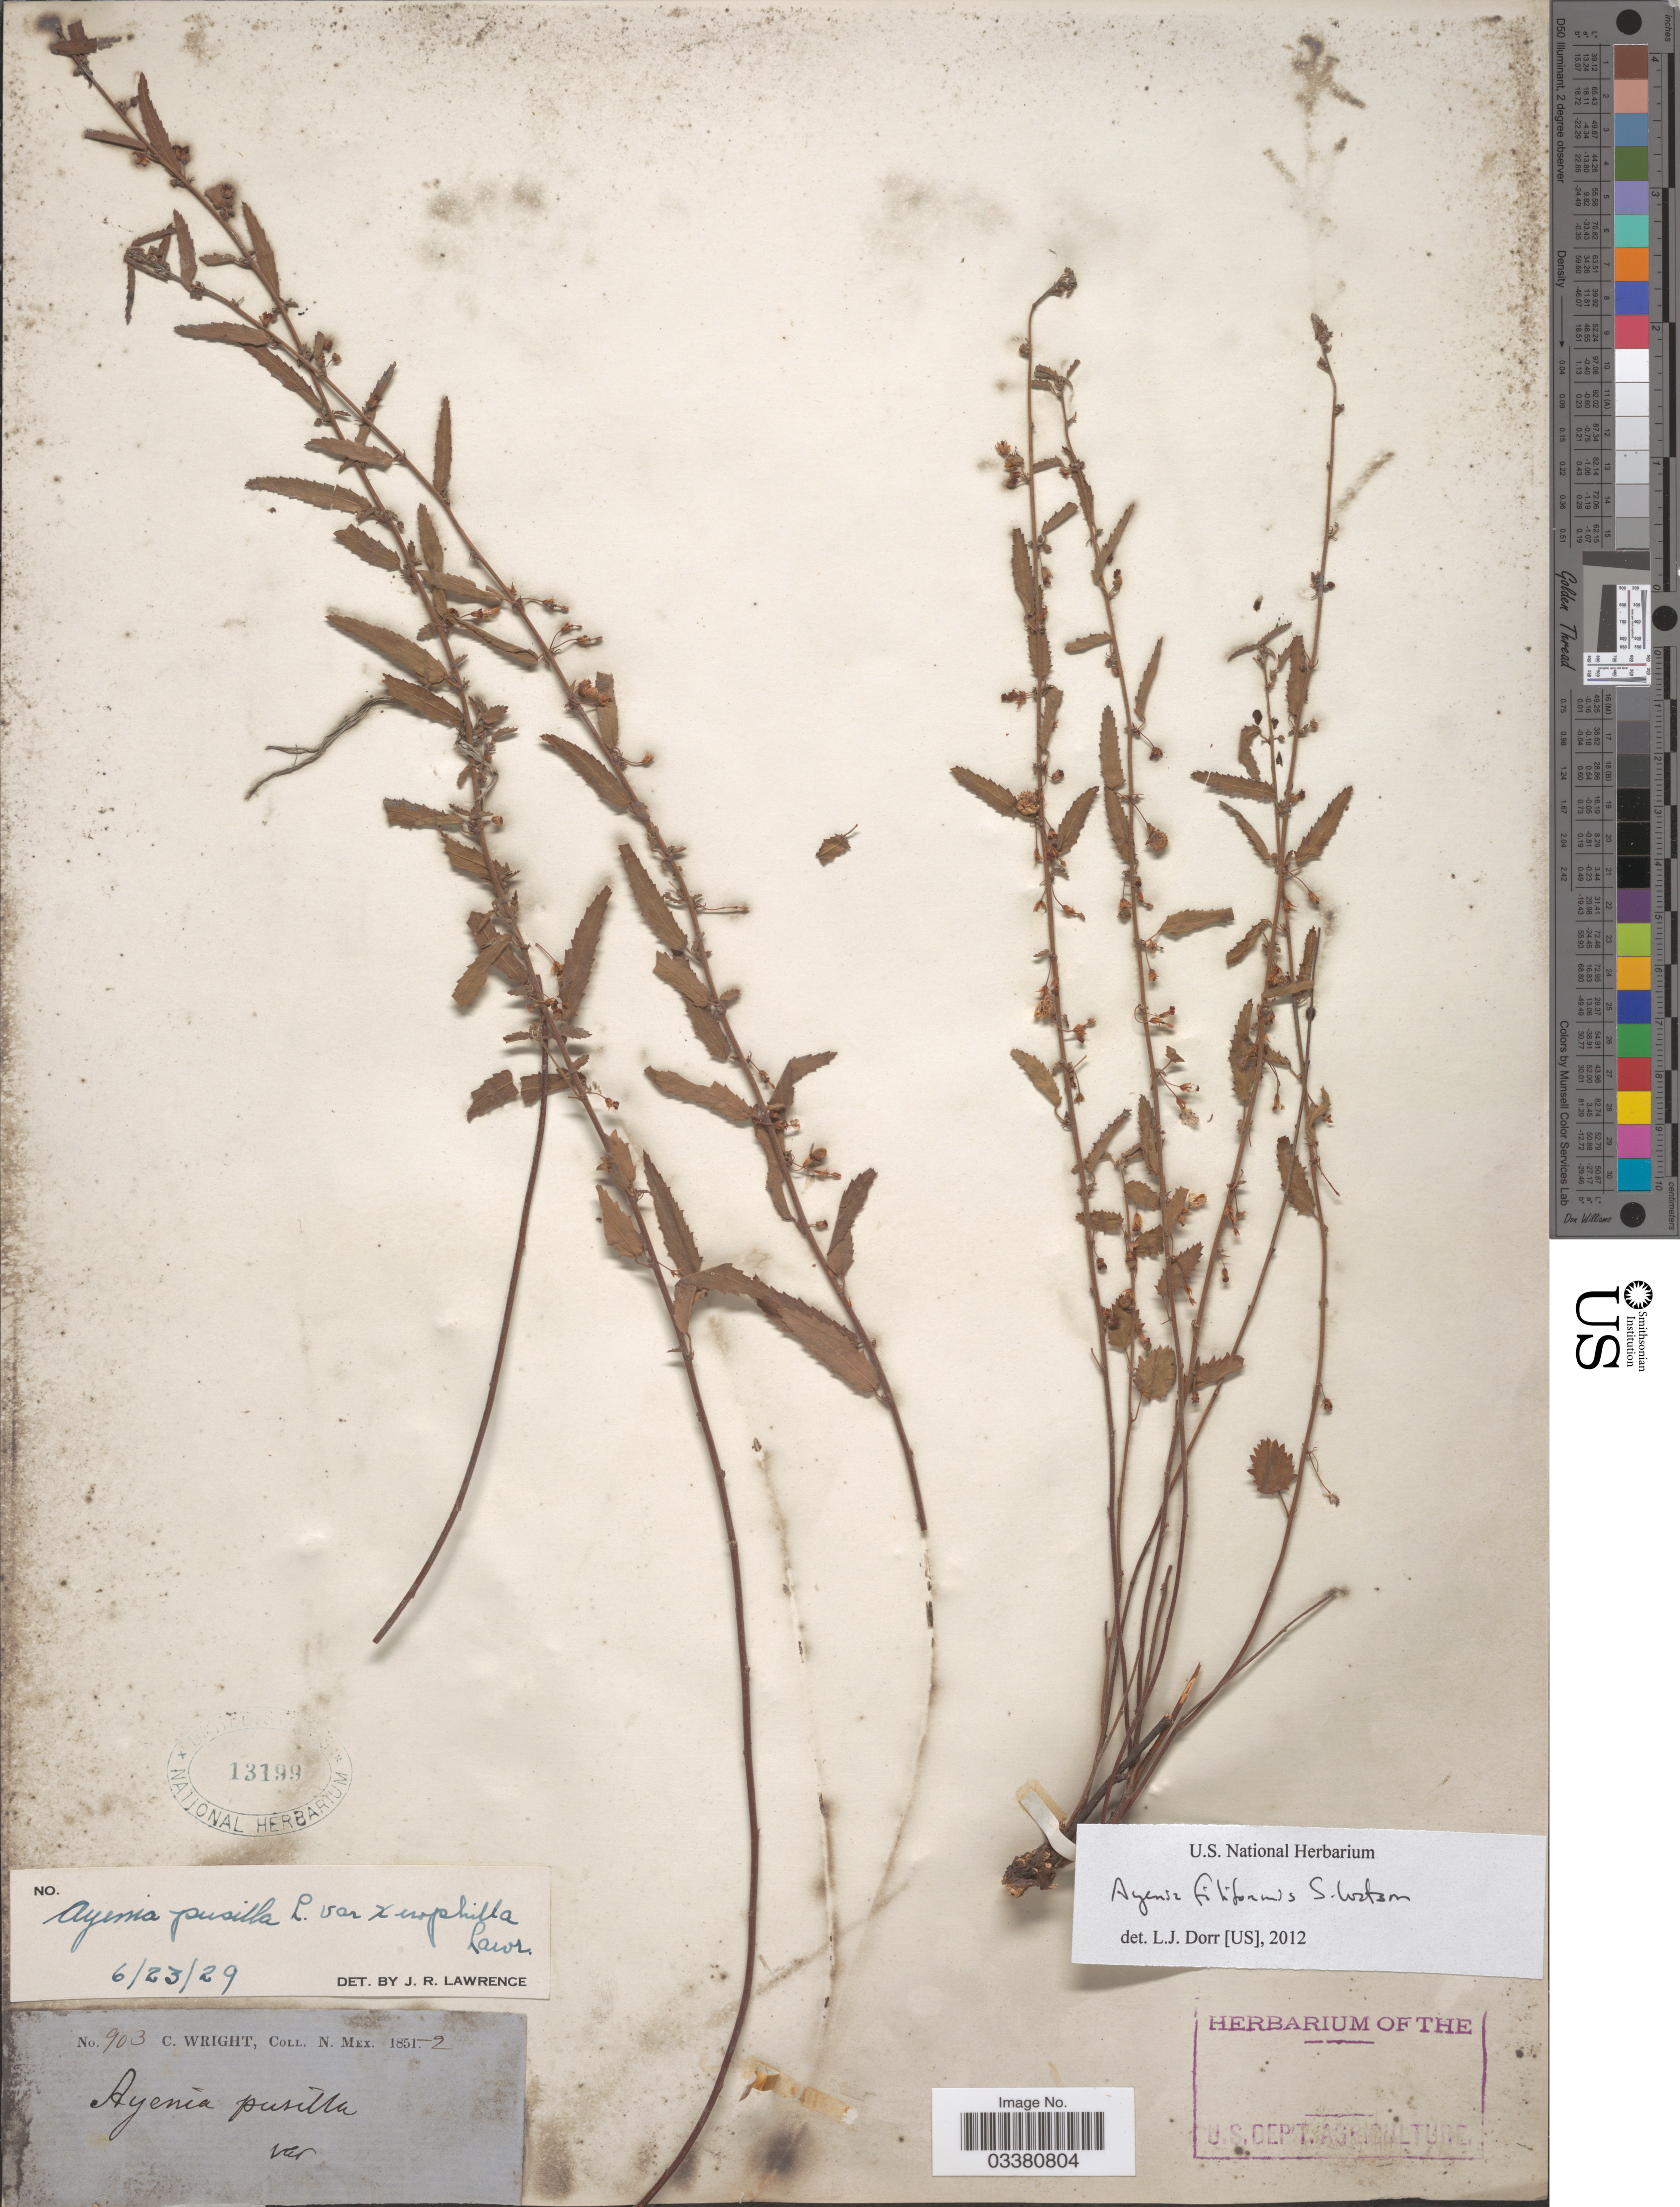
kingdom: Plantae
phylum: Tracheophyta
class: Magnoliopsida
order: Malvales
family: Malvaceae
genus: Ayenia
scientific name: Ayenia filiformis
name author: S. Watson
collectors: C. Wright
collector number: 903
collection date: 1851/1852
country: United States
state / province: New Mexico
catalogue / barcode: US 13199